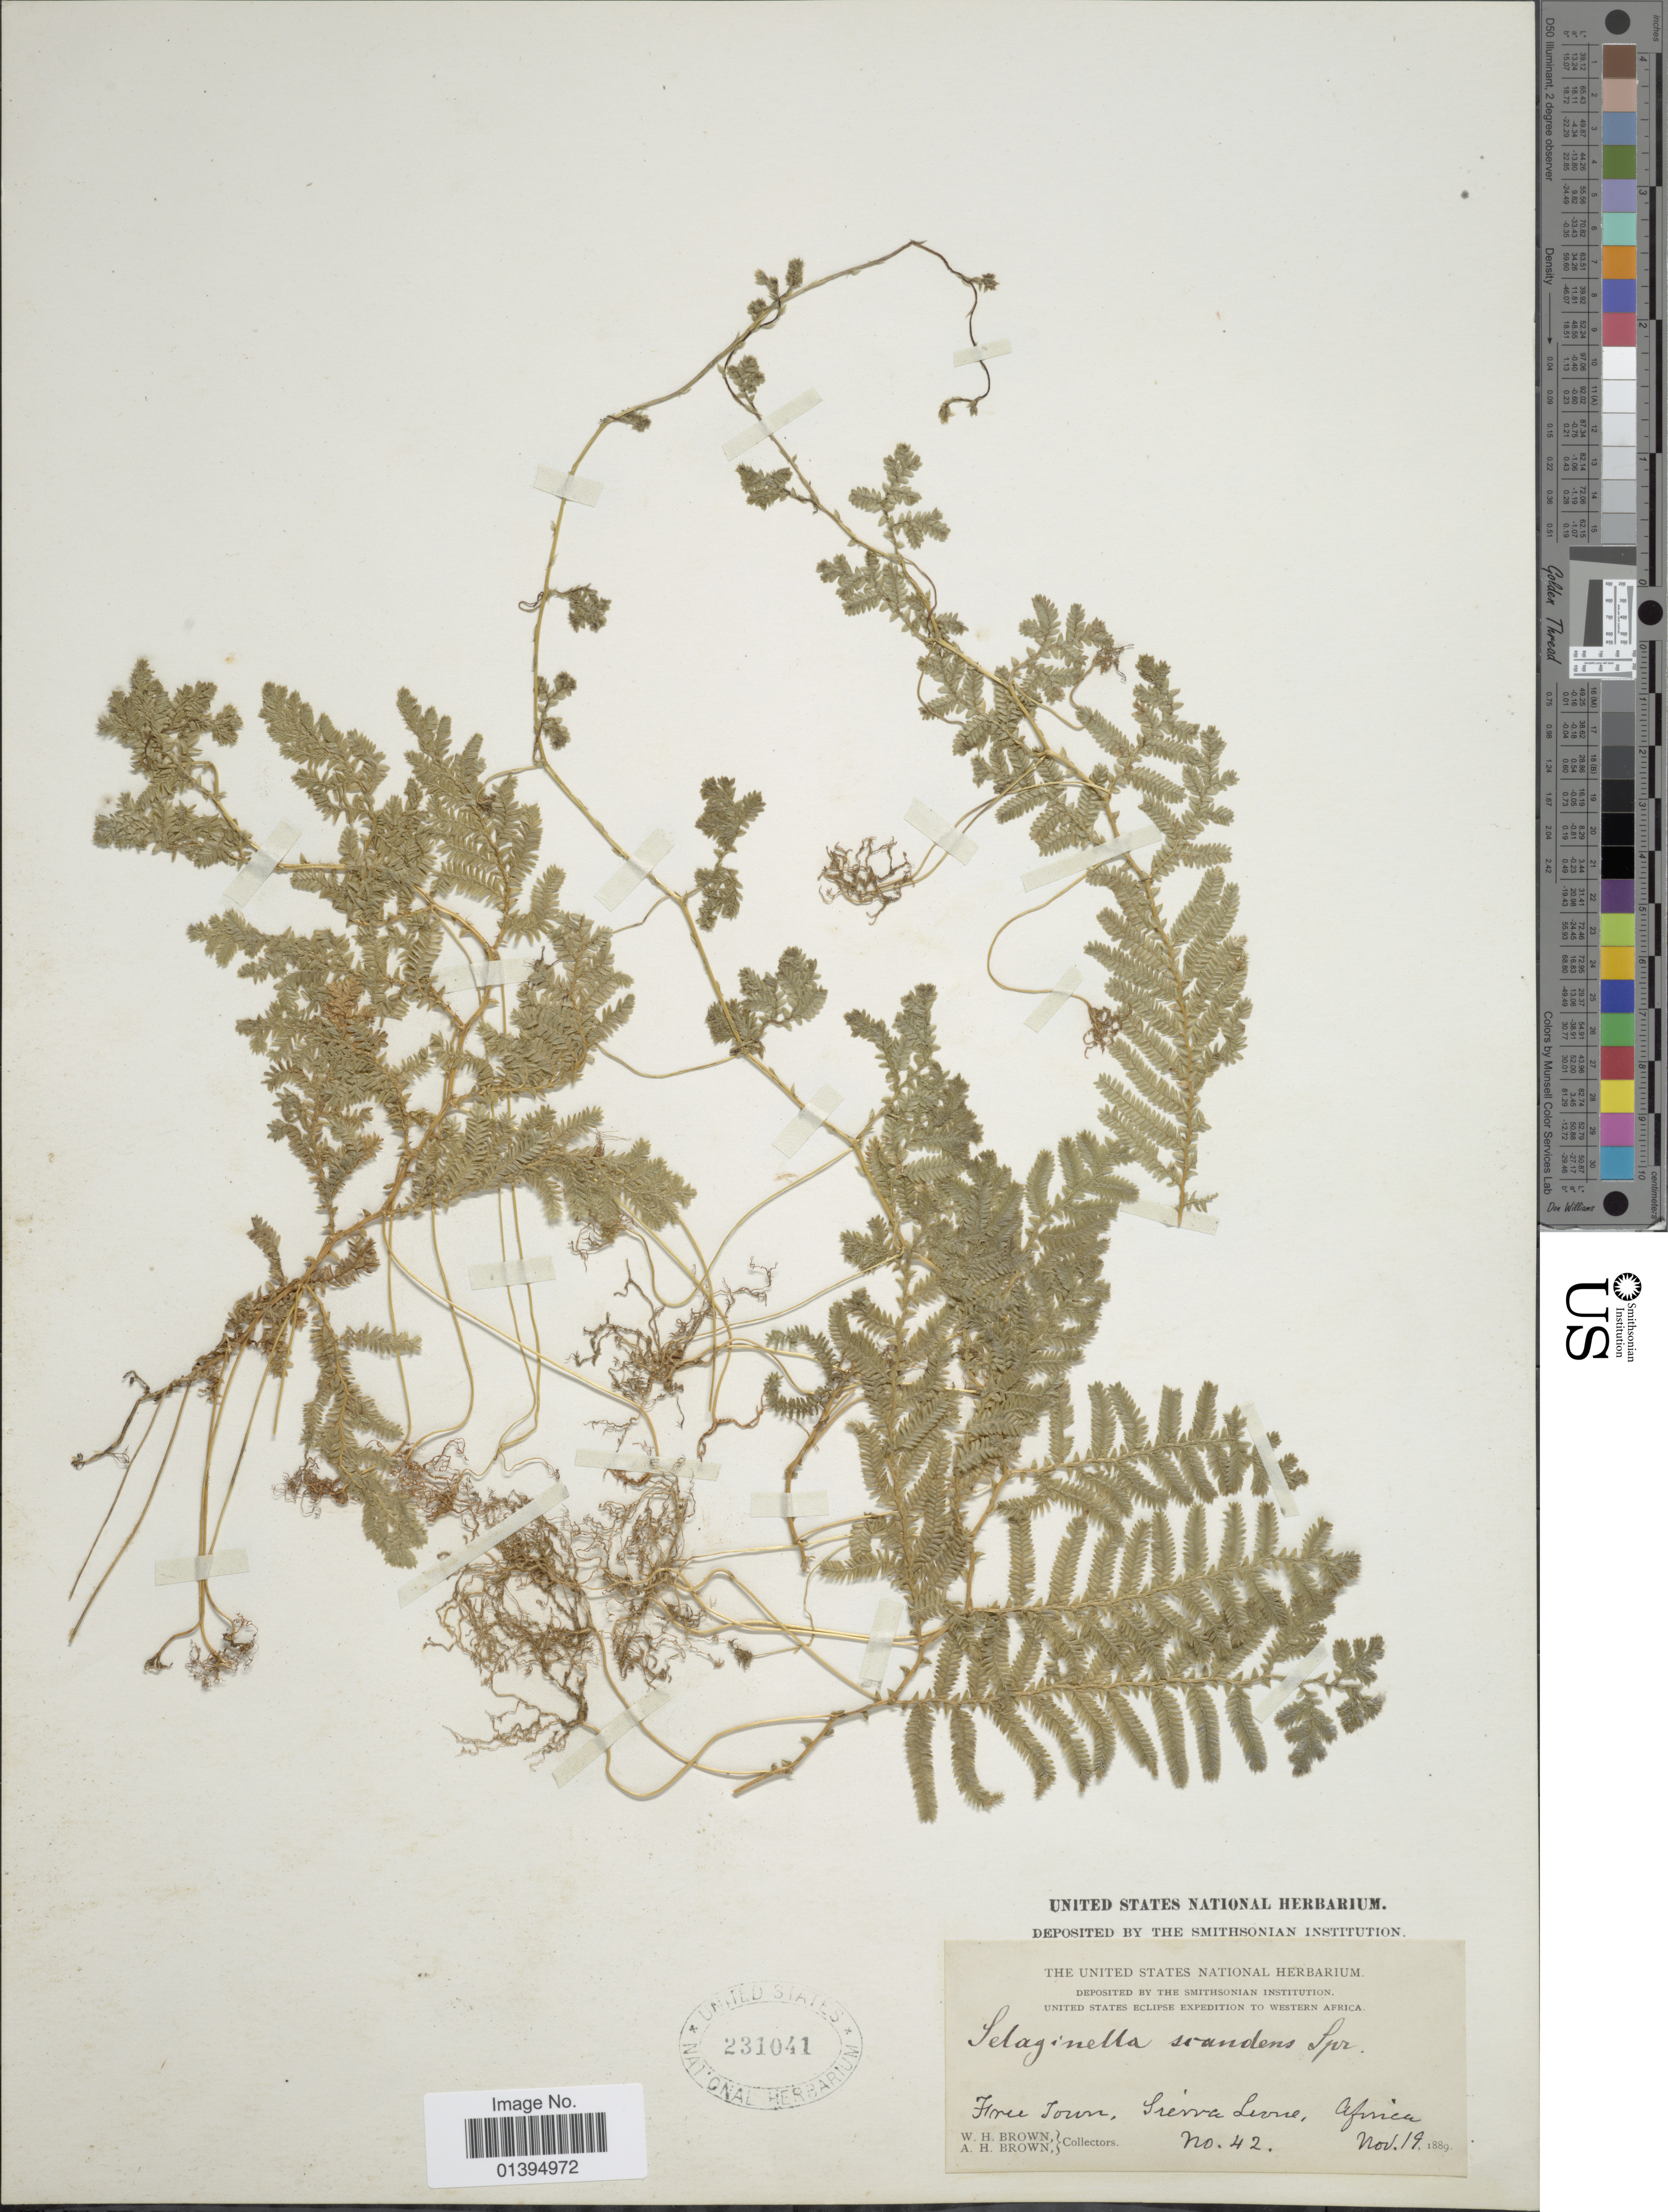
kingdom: Plantae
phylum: Tracheophyta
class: Lycopodiopsida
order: Selaginellales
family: Selaginellaceae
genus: Selaginella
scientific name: Selaginella myosurus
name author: (Sw.) Alston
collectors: W. H. Brown & A. H. Brown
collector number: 42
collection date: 1889-11-19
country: Sierra Leone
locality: Free town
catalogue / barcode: US 231041